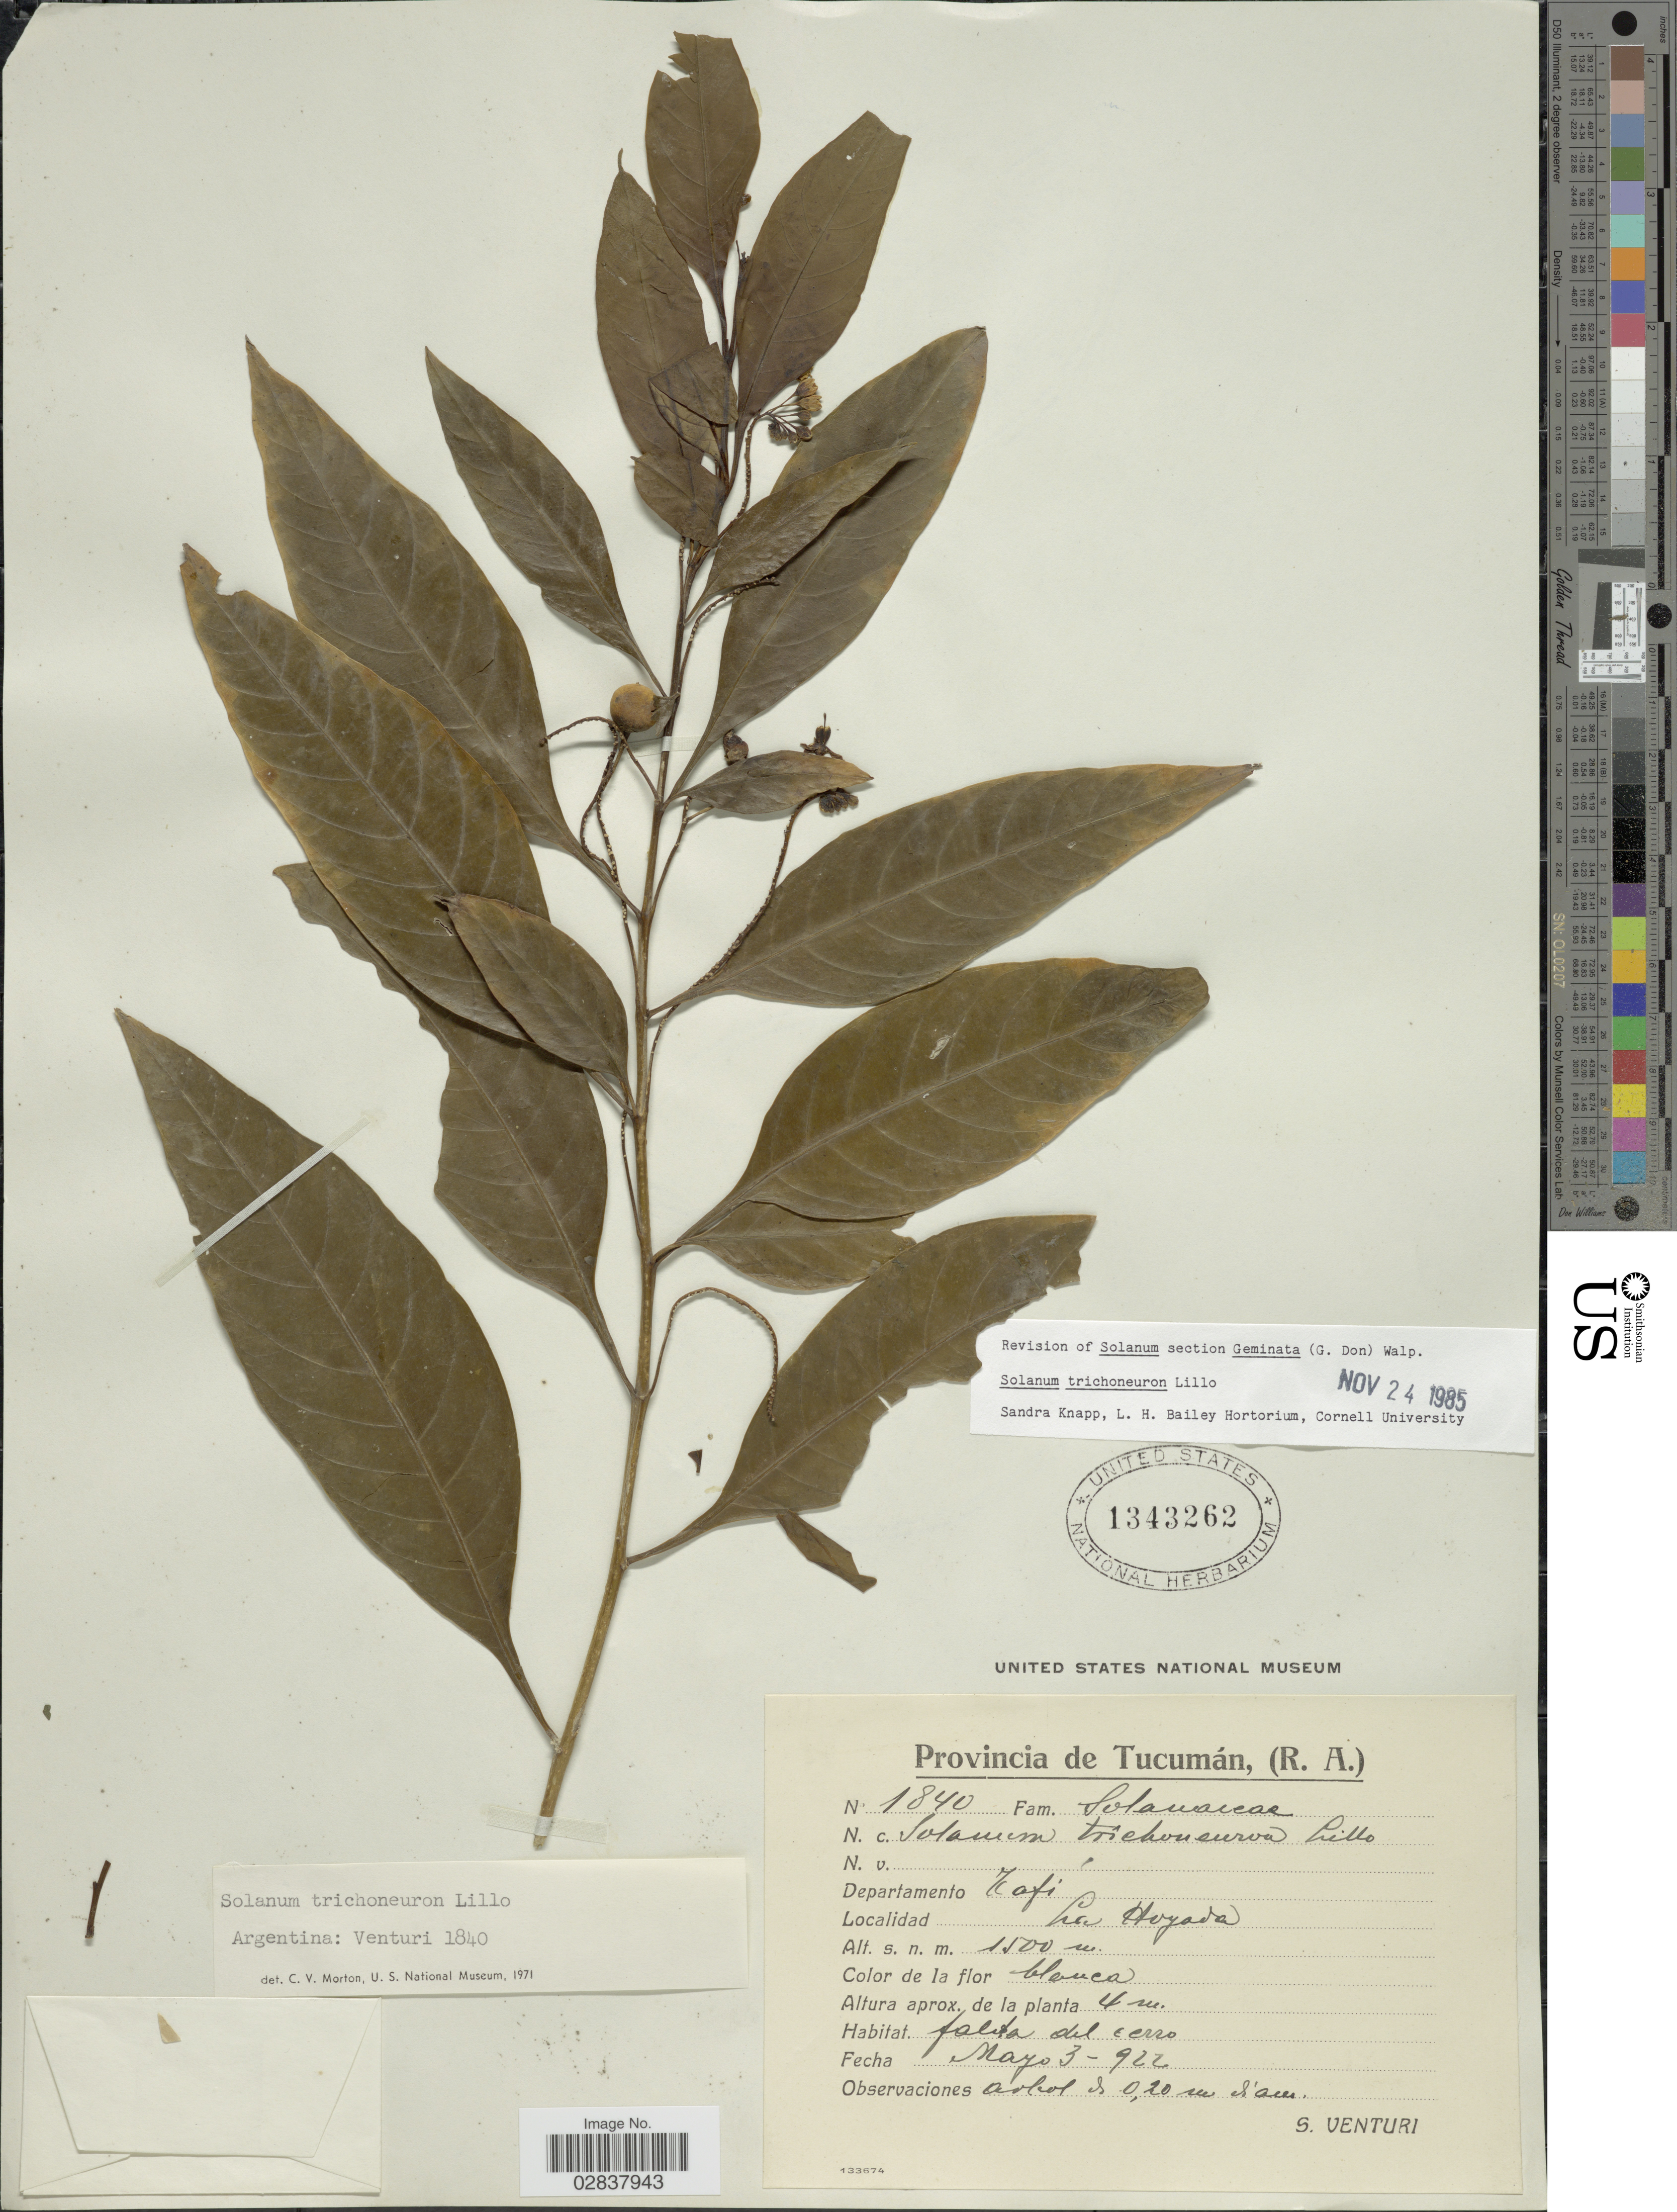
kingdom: Plantae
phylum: Tracheophyta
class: Magnoliopsida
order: Solanales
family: Solanaceae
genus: Solanum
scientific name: Solanum trichoneuron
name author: Lillo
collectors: S. Venturi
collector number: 1840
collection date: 1922-05-03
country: Argentina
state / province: Tucuman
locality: (R.A.) Departamento Tafi, La Hoyada.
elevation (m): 1500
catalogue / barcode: US 1343262